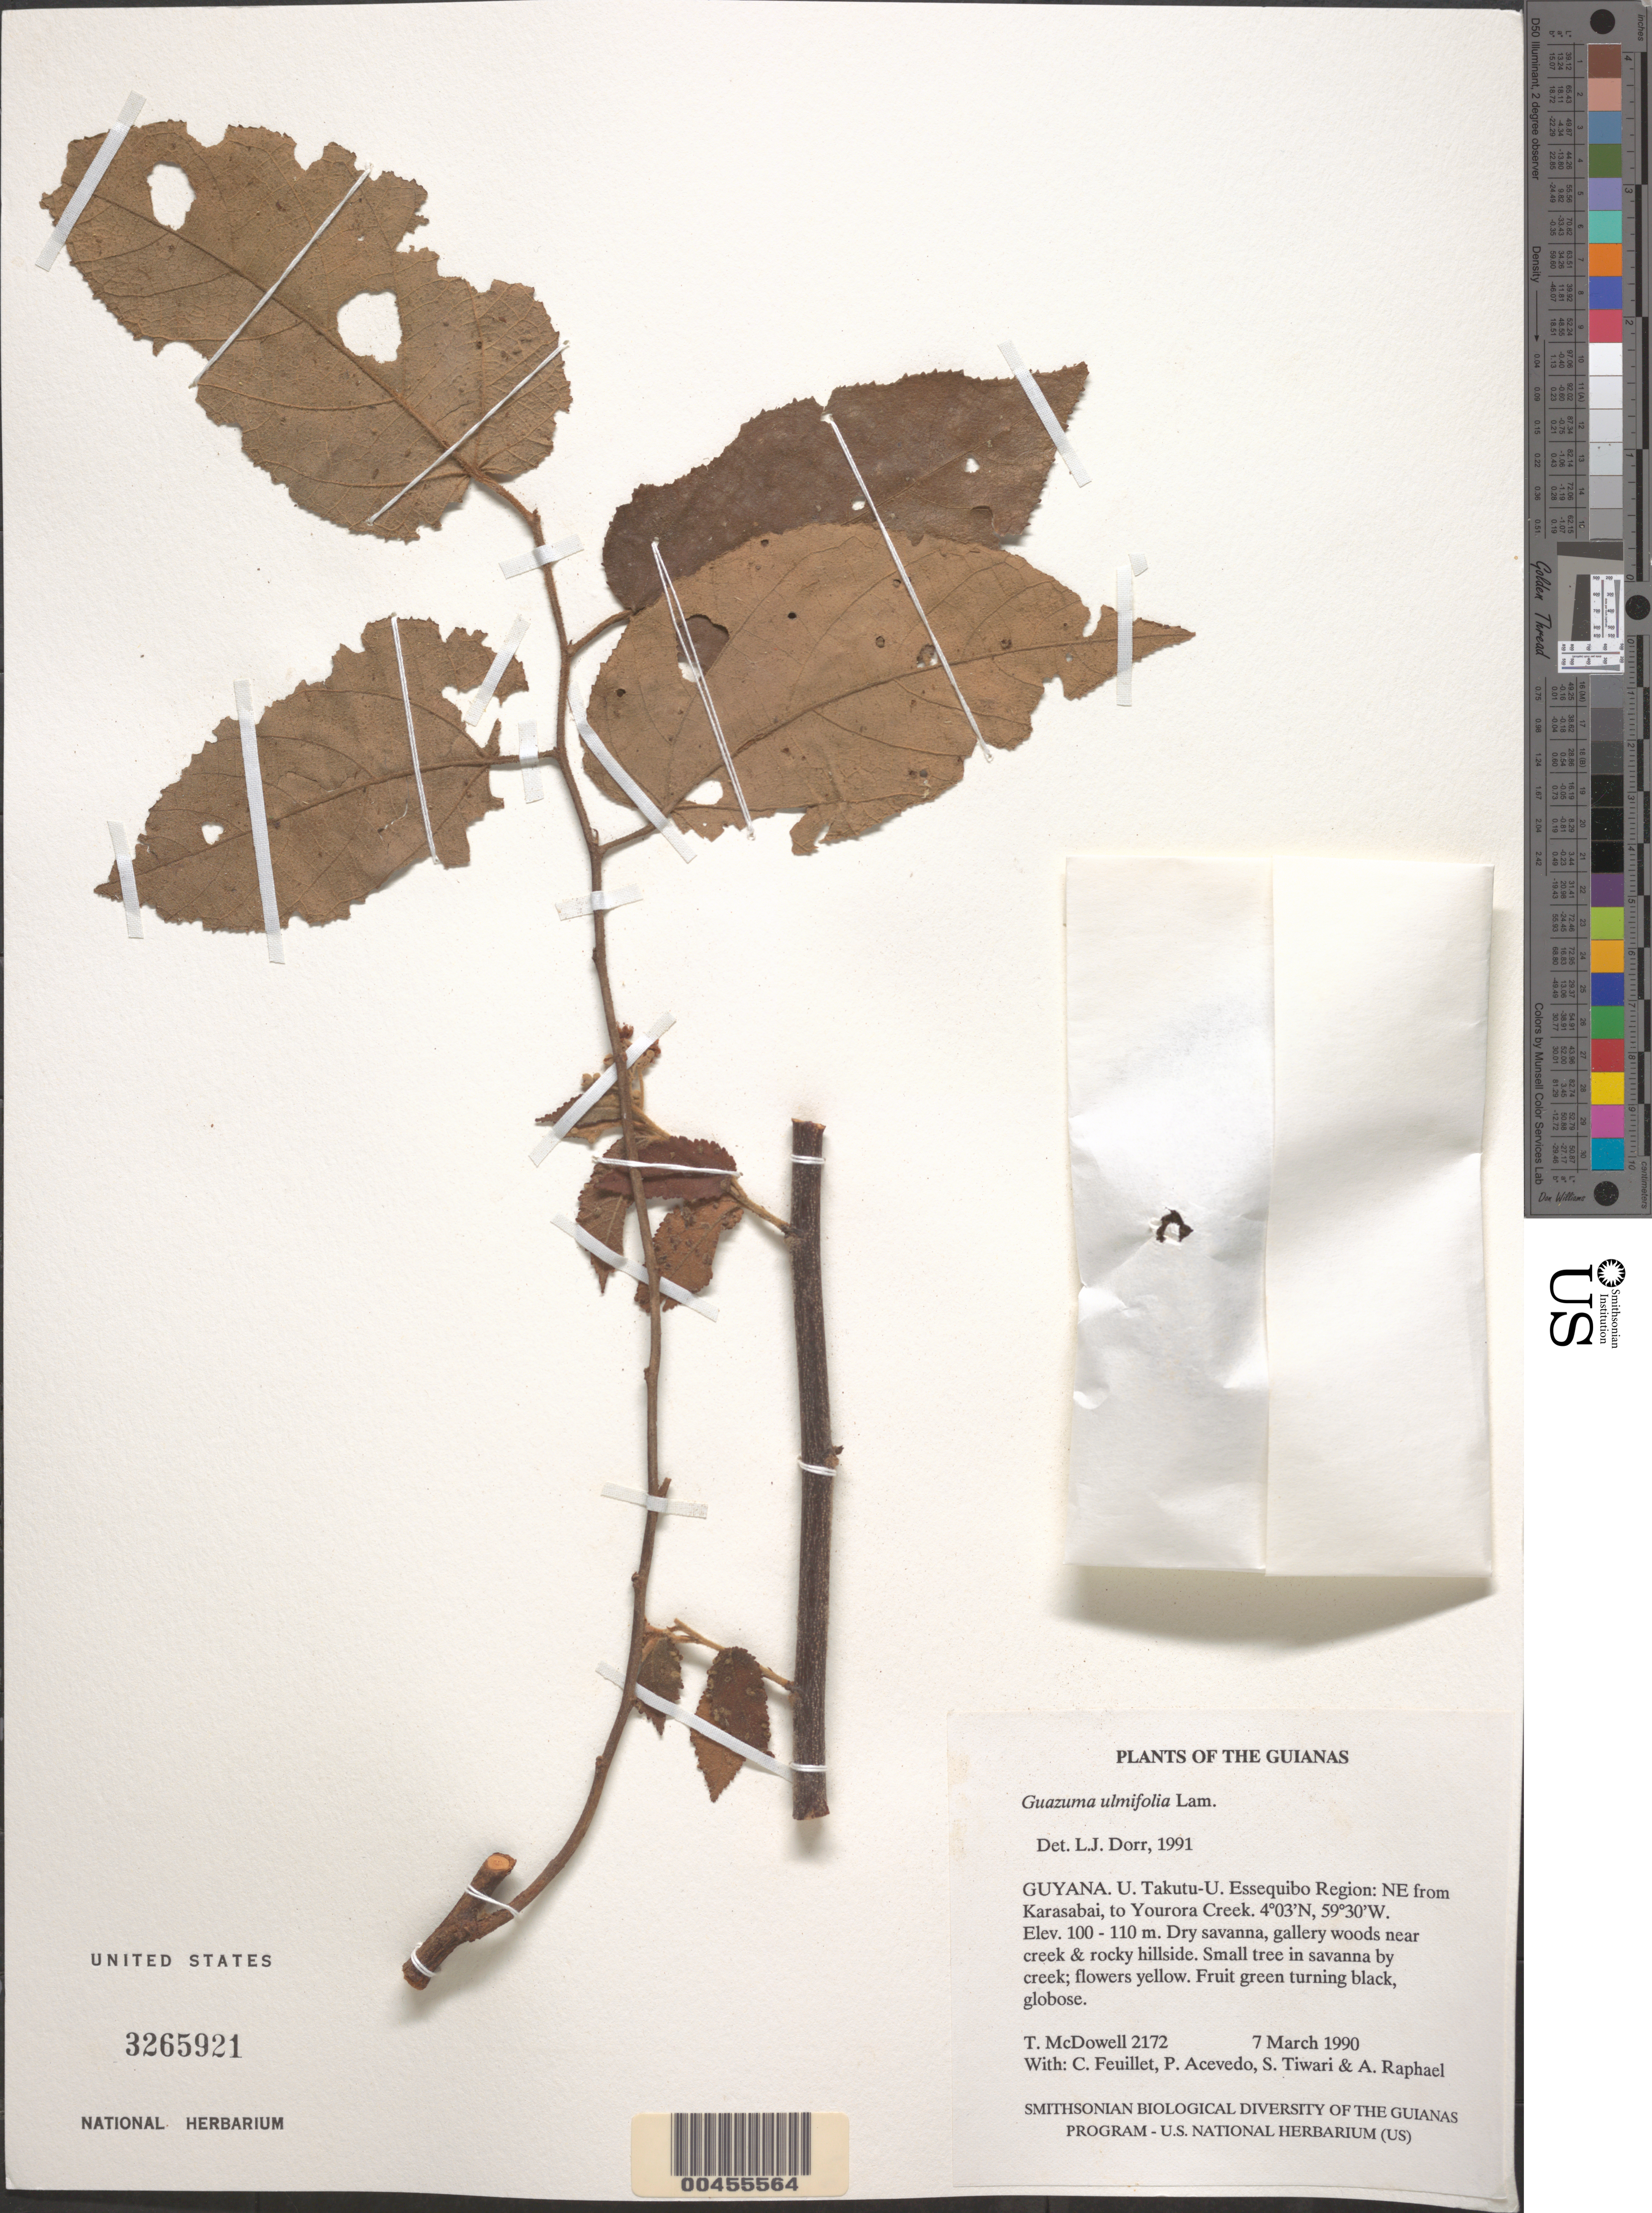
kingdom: Plantae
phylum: Tracheophyta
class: Magnoliopsida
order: Malvales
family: Malvaceae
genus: Guazuma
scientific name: Guazuma ulmifolia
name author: Lam.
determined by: Dorr, L. J., (BOT), Smithsonian Institution - National Museum of Natural History (UNITED STATES)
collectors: T. McDowell, C. Feuillet, P. Acevedo-Rodr., S. Tiwari & A. Raphael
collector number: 2172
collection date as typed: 7 March 1990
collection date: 1990-03-07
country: Guyana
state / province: U. Takutu-U. Essequibo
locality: NE from Karasabai, to Yourora Creek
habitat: Dry savanna, gallery woods near creek & rocky hillside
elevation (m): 100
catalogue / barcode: US 3265921